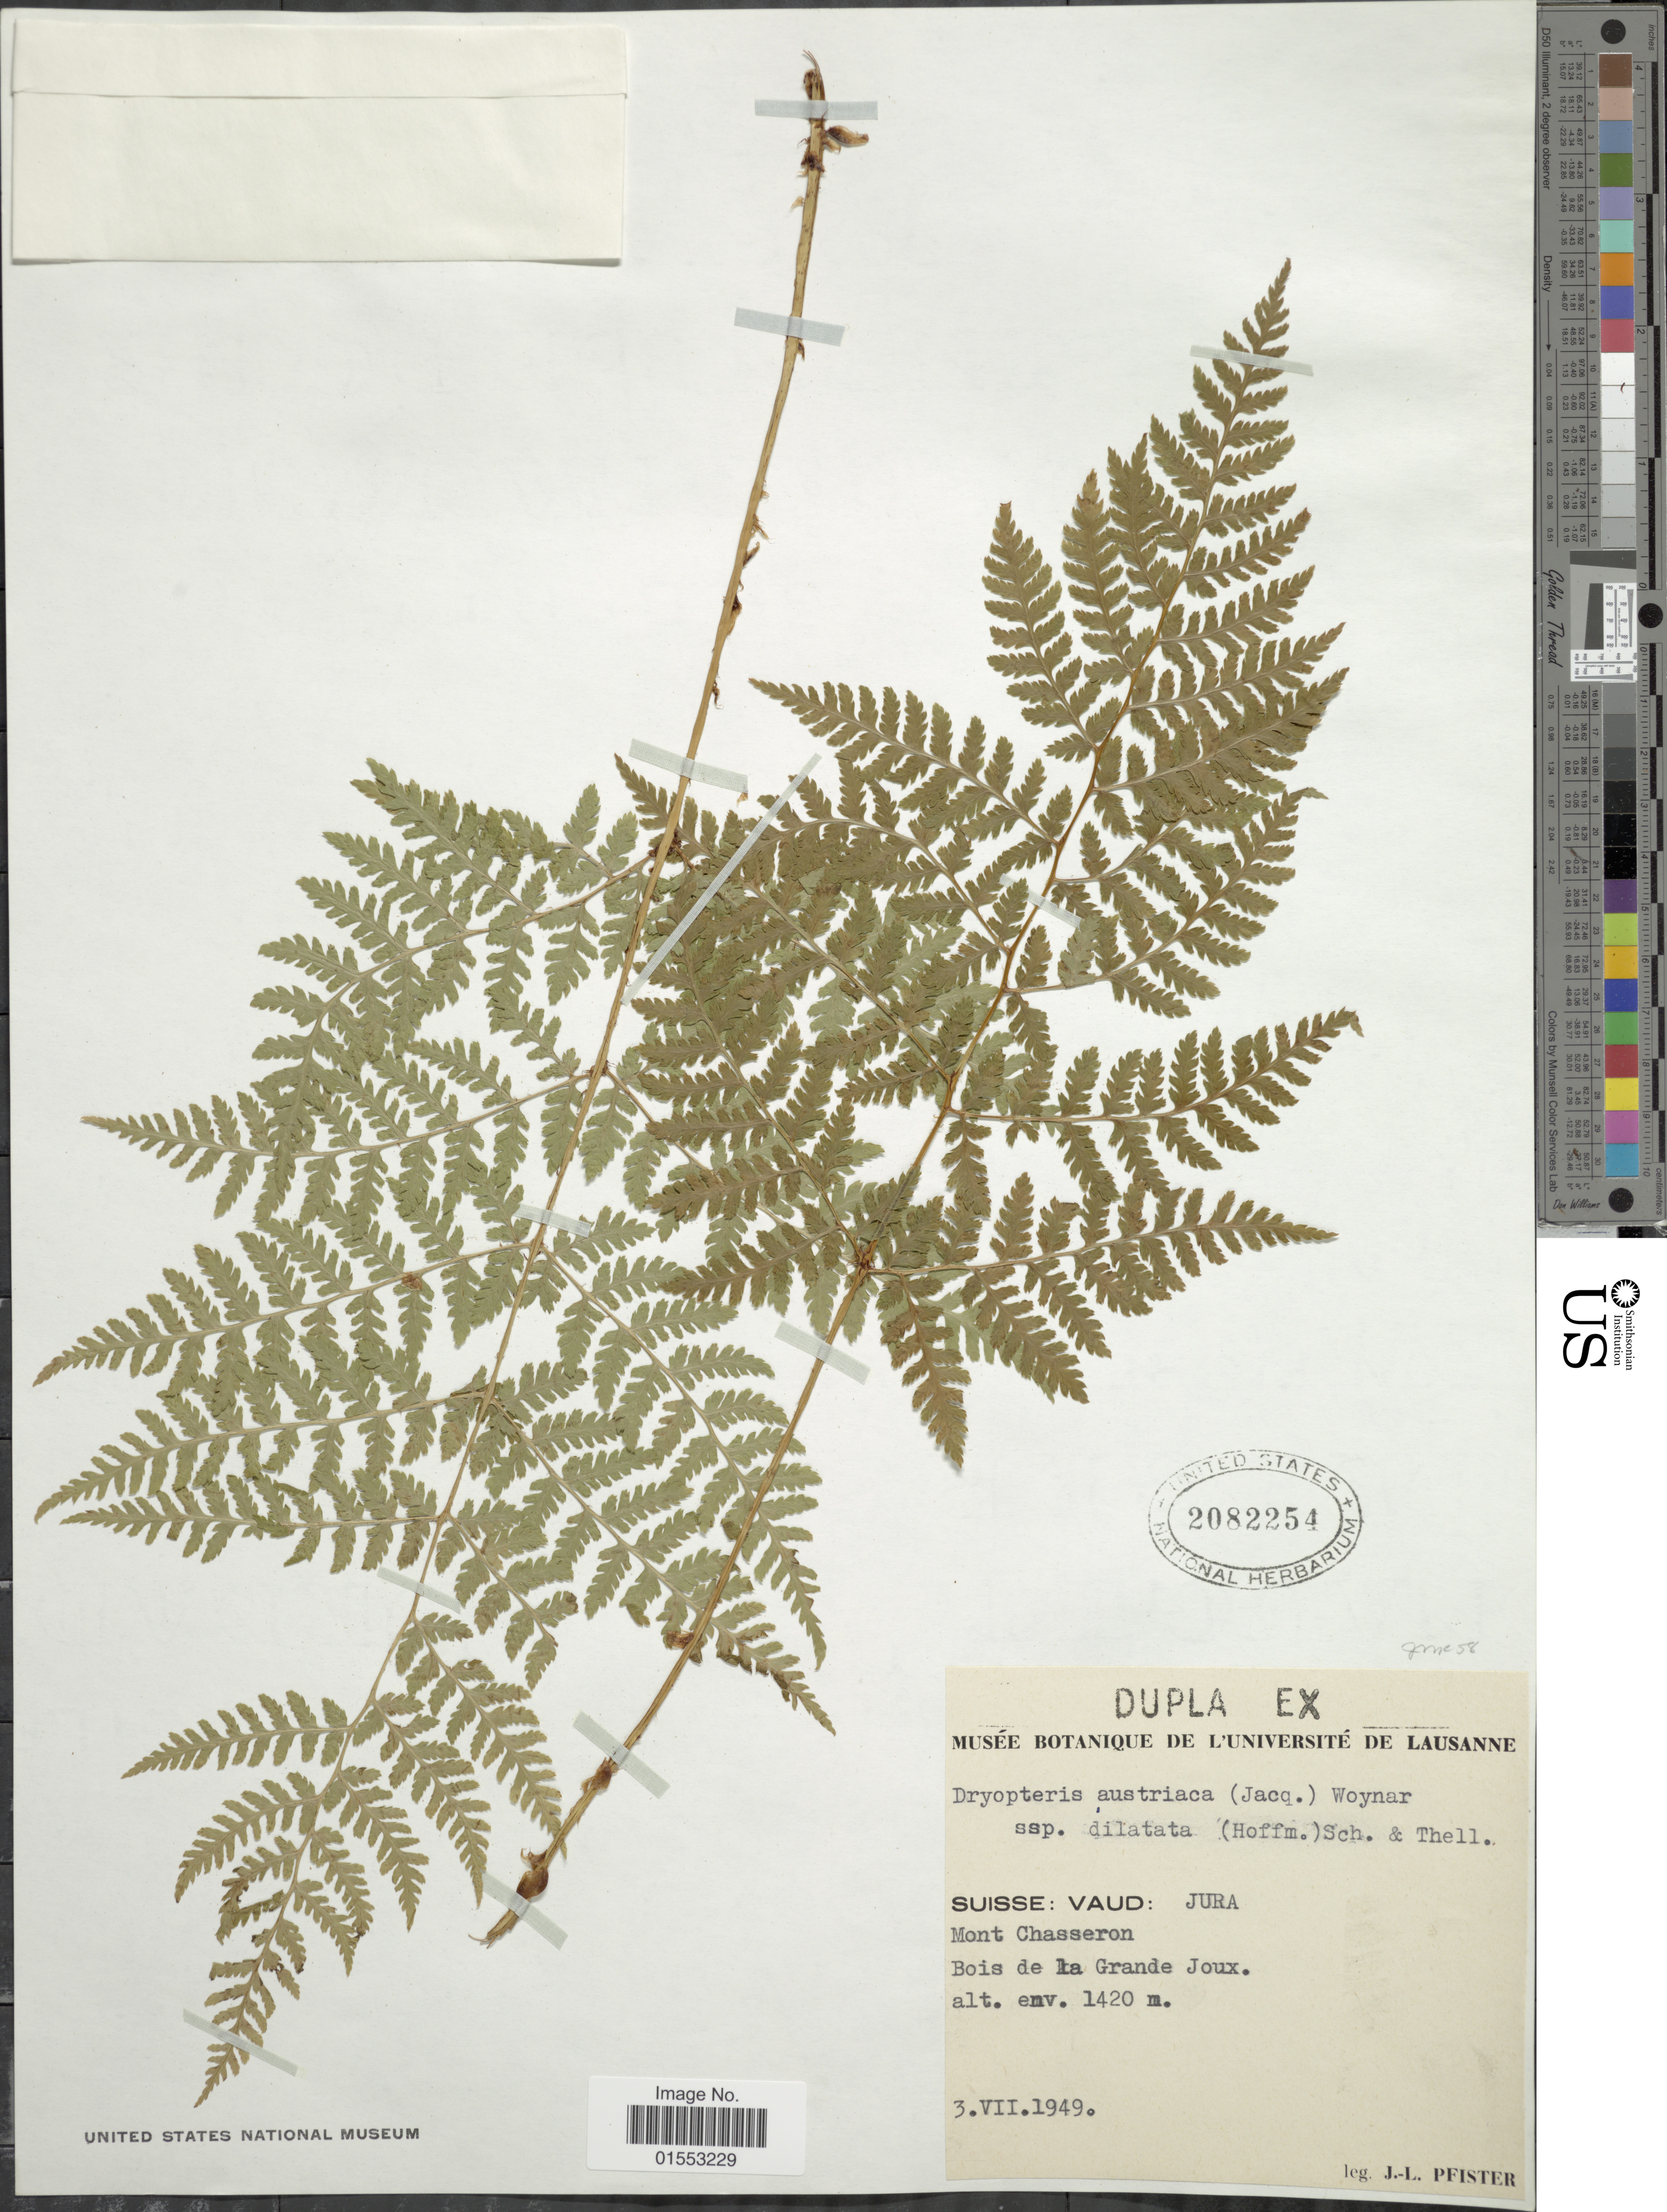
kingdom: Plantae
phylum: Tracheophyta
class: Polypodiopsida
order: Polypodiales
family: Dryopteridaceae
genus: Dryopteris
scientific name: Dryopteris dilatata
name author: (Hoffm.) A. Gray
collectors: J. Pfister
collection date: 1949-07-03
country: Switzerland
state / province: Vaud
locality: Suisse: Vaud: Jura. Mont Chasseron. Bois de la Grande Joux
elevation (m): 1420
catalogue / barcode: US 2082254